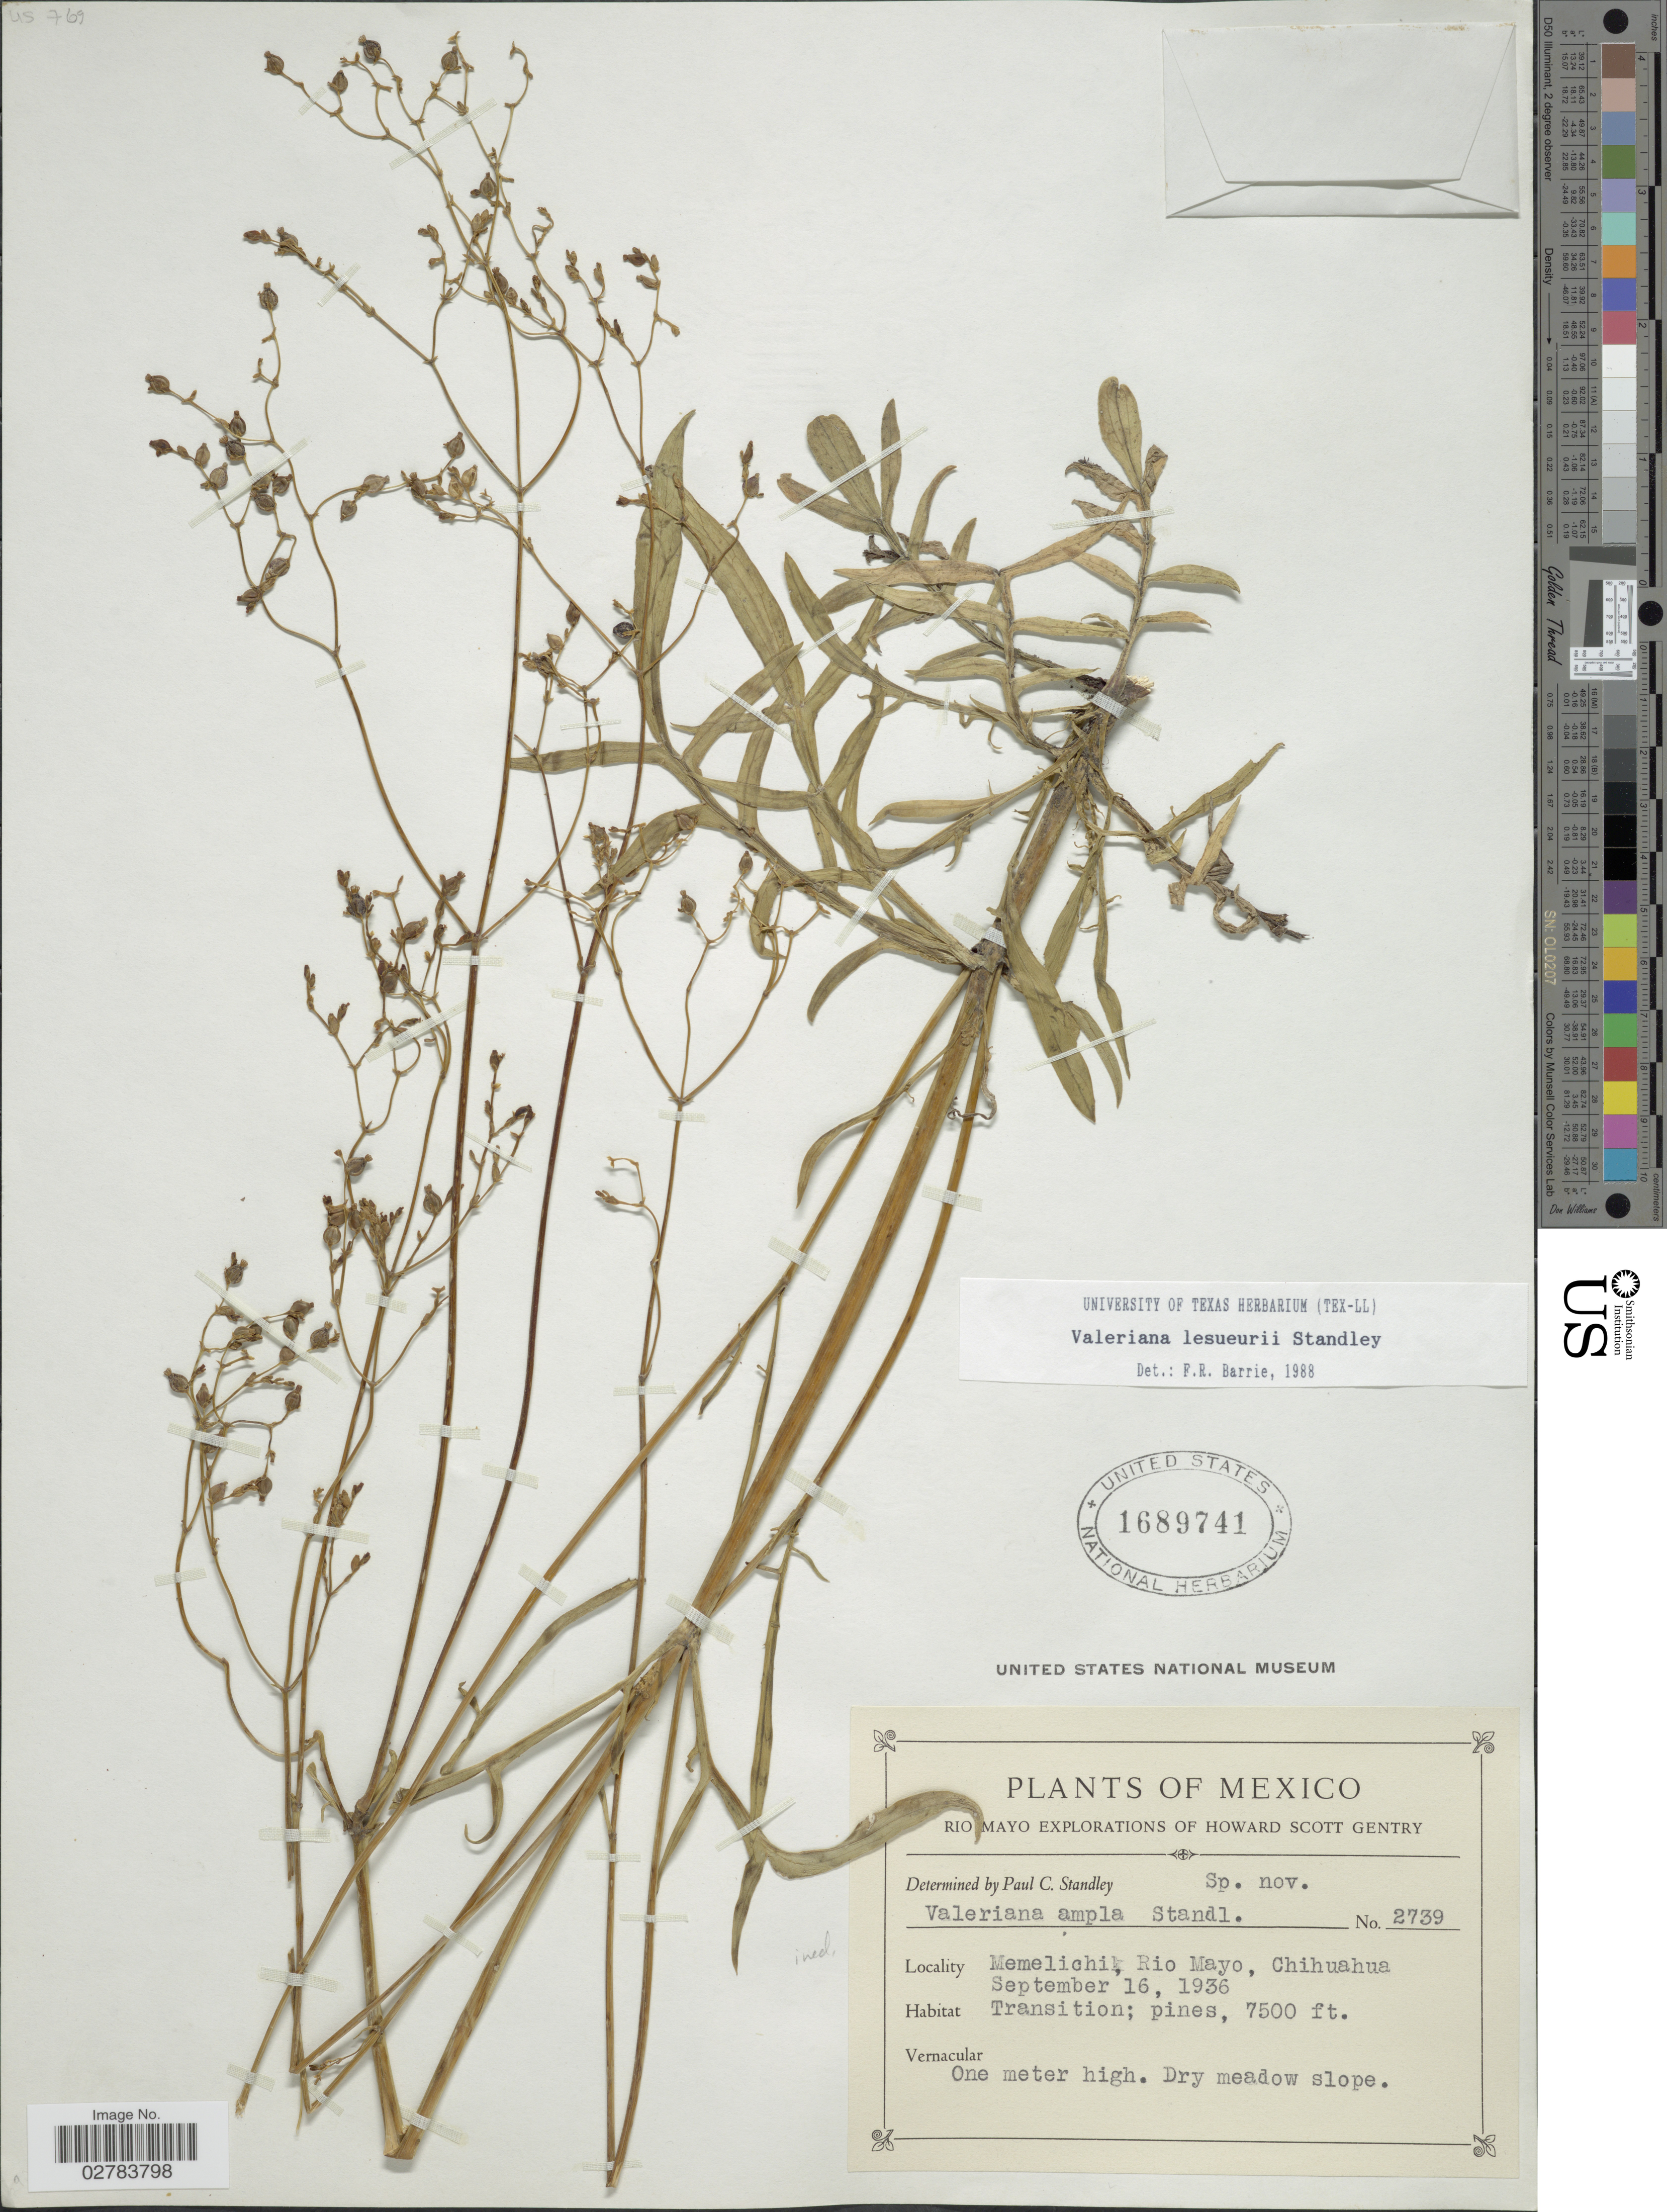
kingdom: Plantae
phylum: Tracheophyta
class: Magnoliopsida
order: Dipsacales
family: Caprifoliaceae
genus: Valeriana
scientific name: Valeriana lesueurii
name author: Standl.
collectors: H. S. Gentry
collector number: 2739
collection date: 1936-09-16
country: Mexico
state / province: Chihuahua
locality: Memelichi, Rio Mayo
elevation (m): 2286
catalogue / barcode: US 1689741